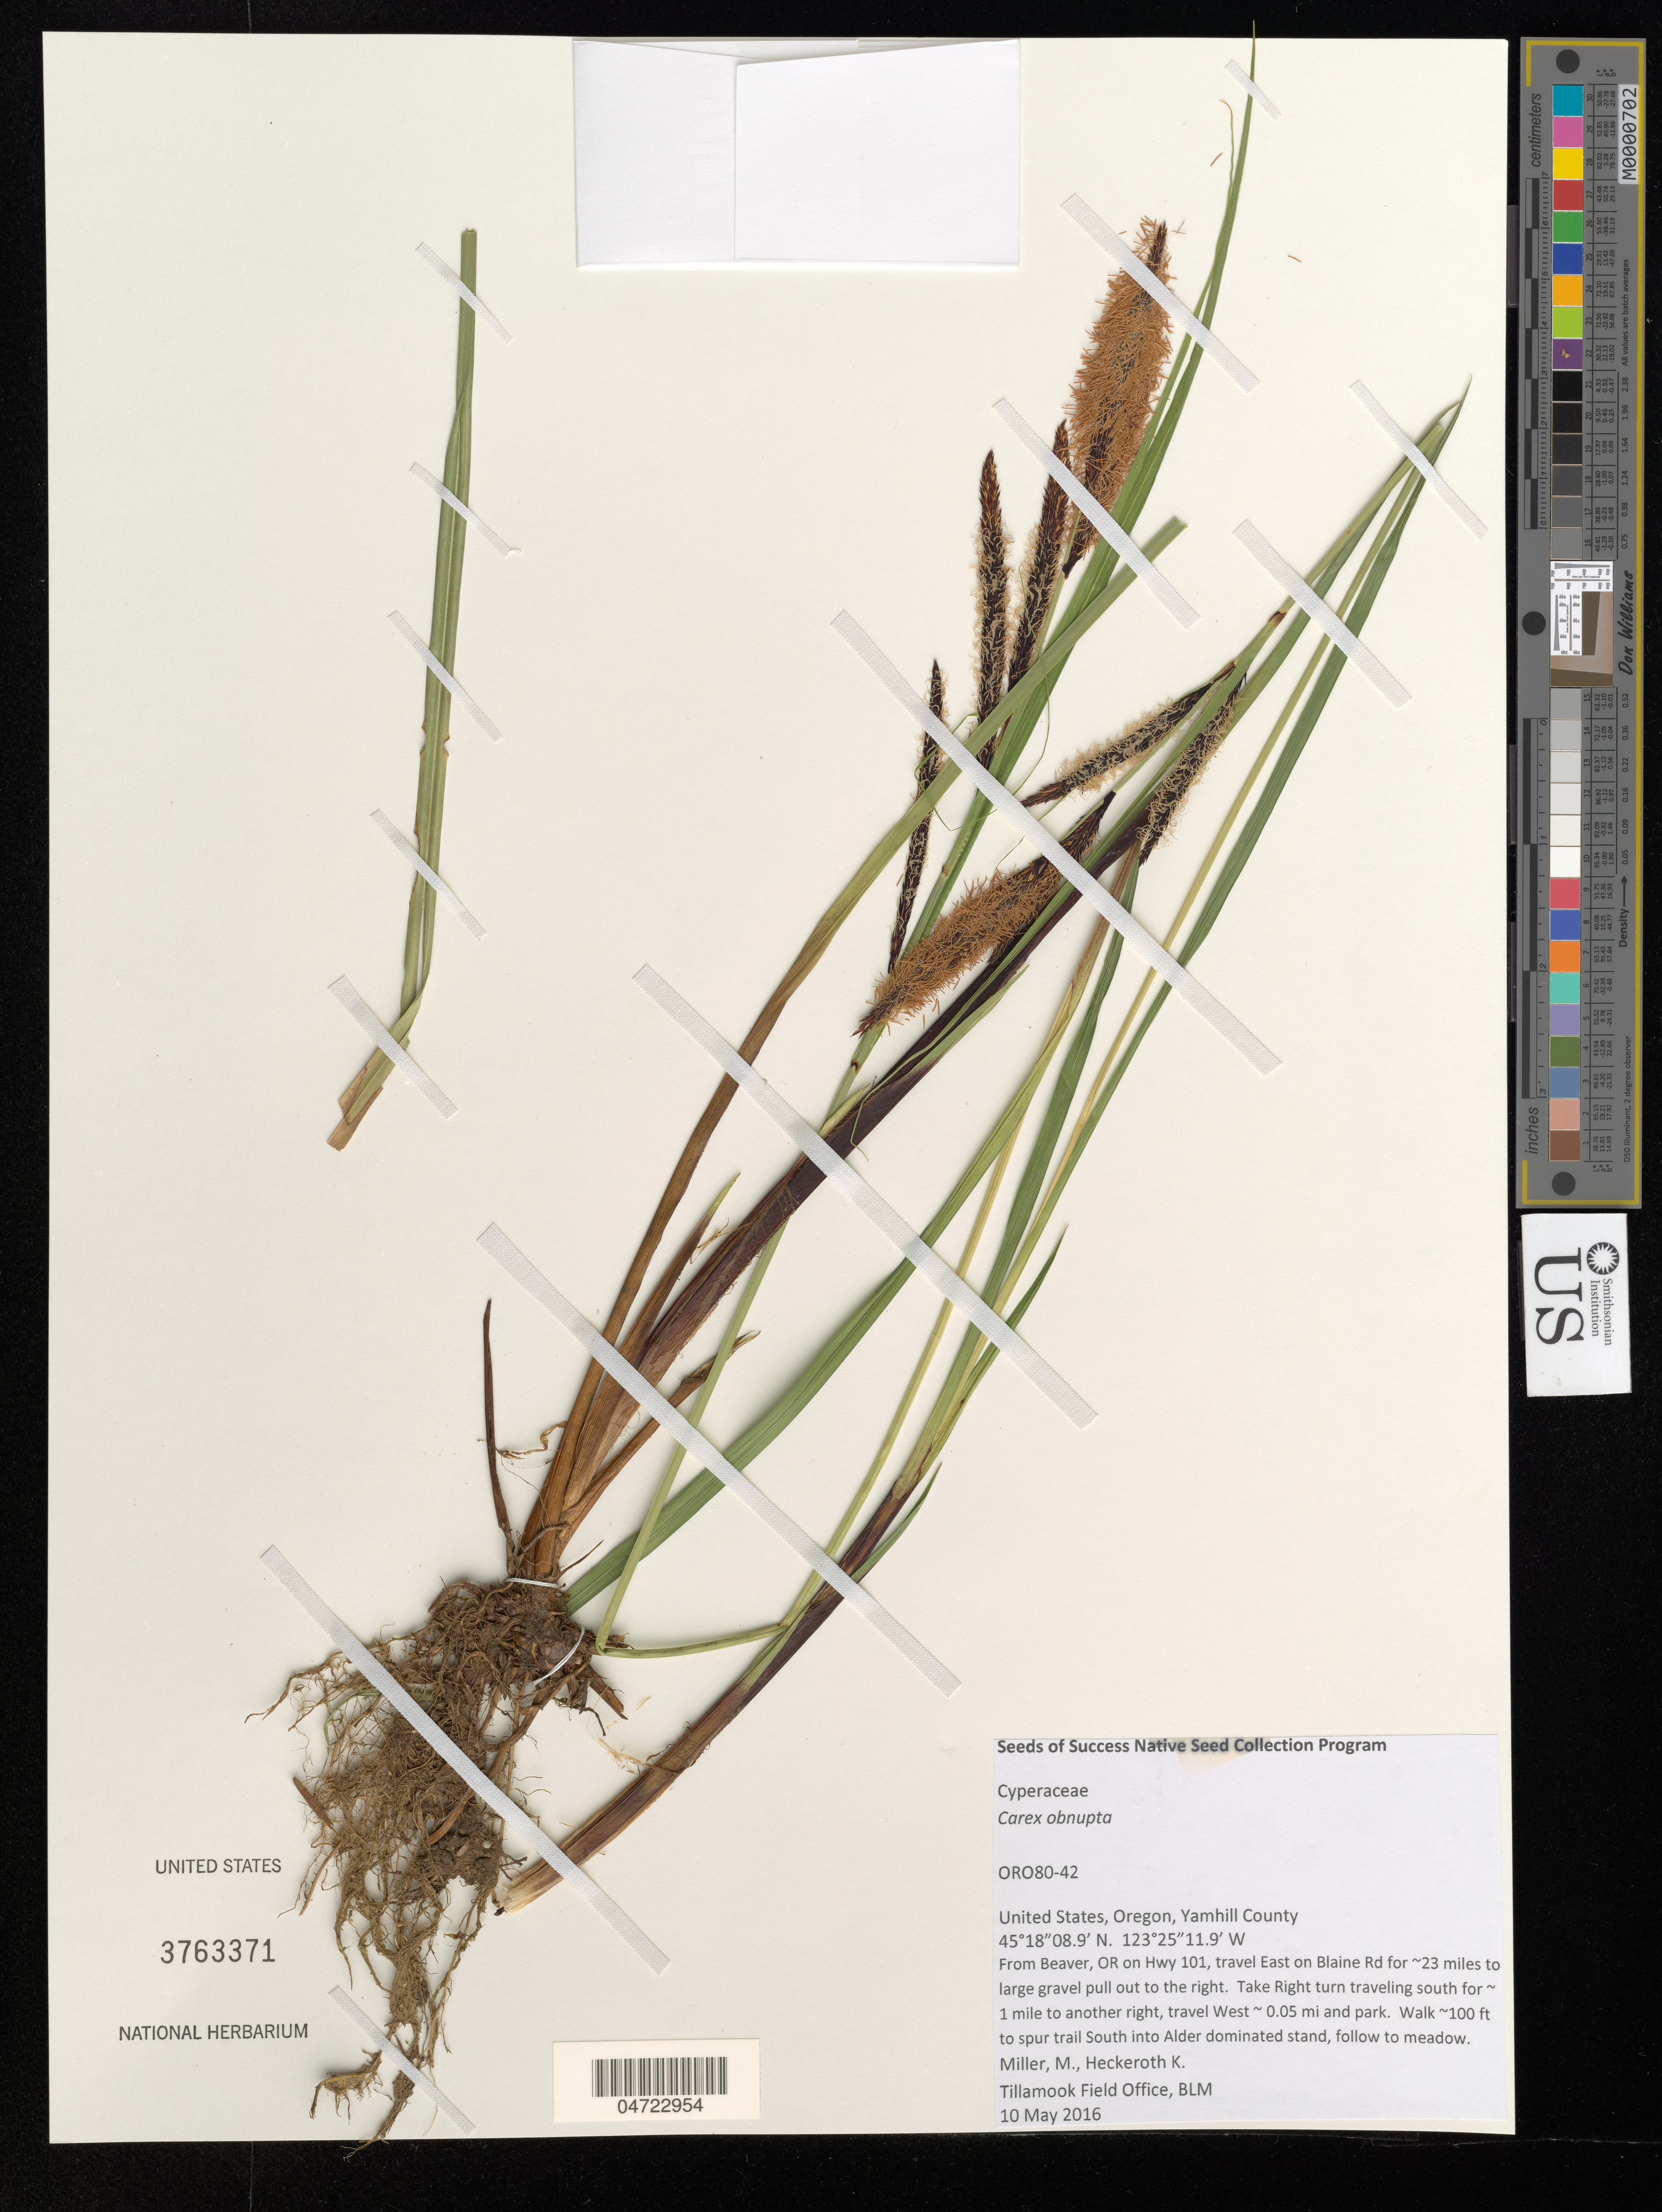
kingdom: Plantae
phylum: Tracheophyta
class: Liliopsida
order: Poales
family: Cyperaceae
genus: Carex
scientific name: Carex obnupta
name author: L.H. Bailey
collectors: M. Miller & K. Heckeroth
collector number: ORO80-42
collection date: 2016-05-10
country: United States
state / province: Oregon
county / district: Yamhill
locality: Yamhill County. From Beaver, OR on Hwy 101, travel East on Blaine Rd for ~23 miles to large gravel pull out to the right. Take Right turn traveling south for ~1 mile to another right, travel West ~ 0.05 mi and park. Walk ~100 ft to spur trail South into Alder dominated stand, follow to meadow.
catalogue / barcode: US 3763371